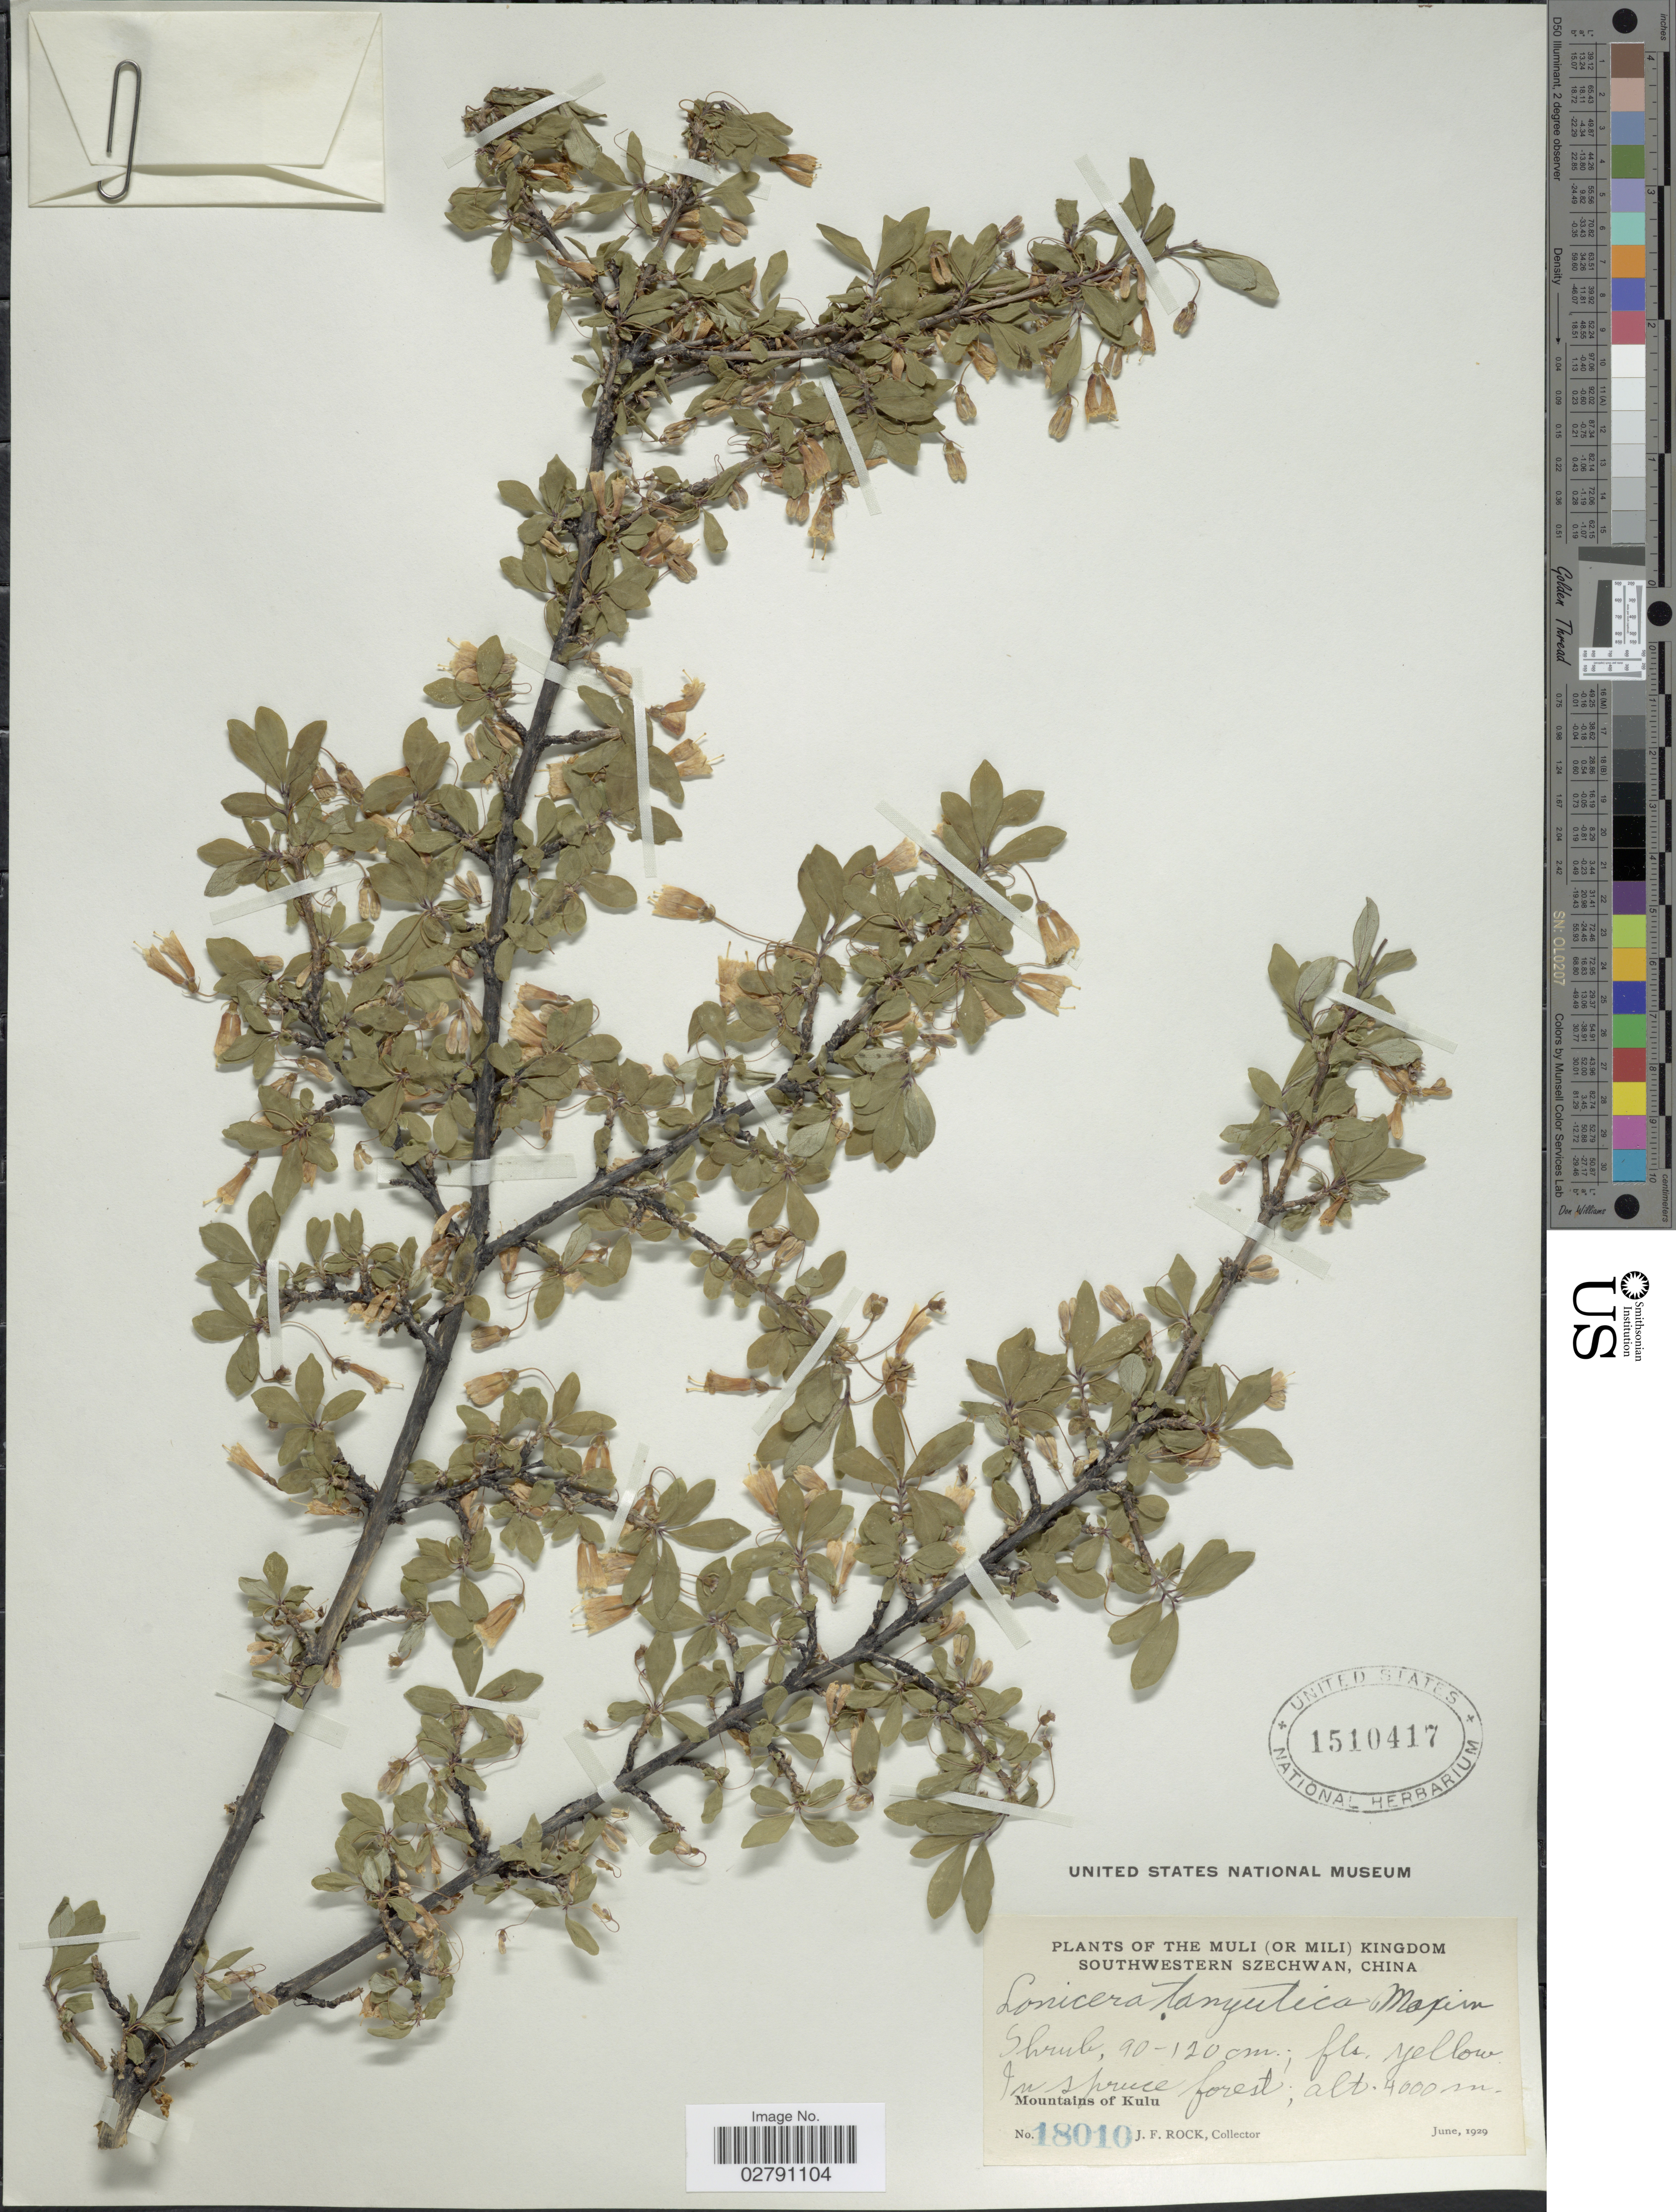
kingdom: Plantae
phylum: Tracheophyta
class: Magnoliopsida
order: Dipsacales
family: Caprifoliaceae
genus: Lonicera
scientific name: Lonicera tangutica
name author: Maxim.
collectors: J. Rock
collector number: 18010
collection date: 1929-06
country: China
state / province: Sichuan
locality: Muli (or Mili) Kingdom. Southwestern Szechwan. Mountains of Kulu.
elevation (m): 4000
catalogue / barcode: US 1510417